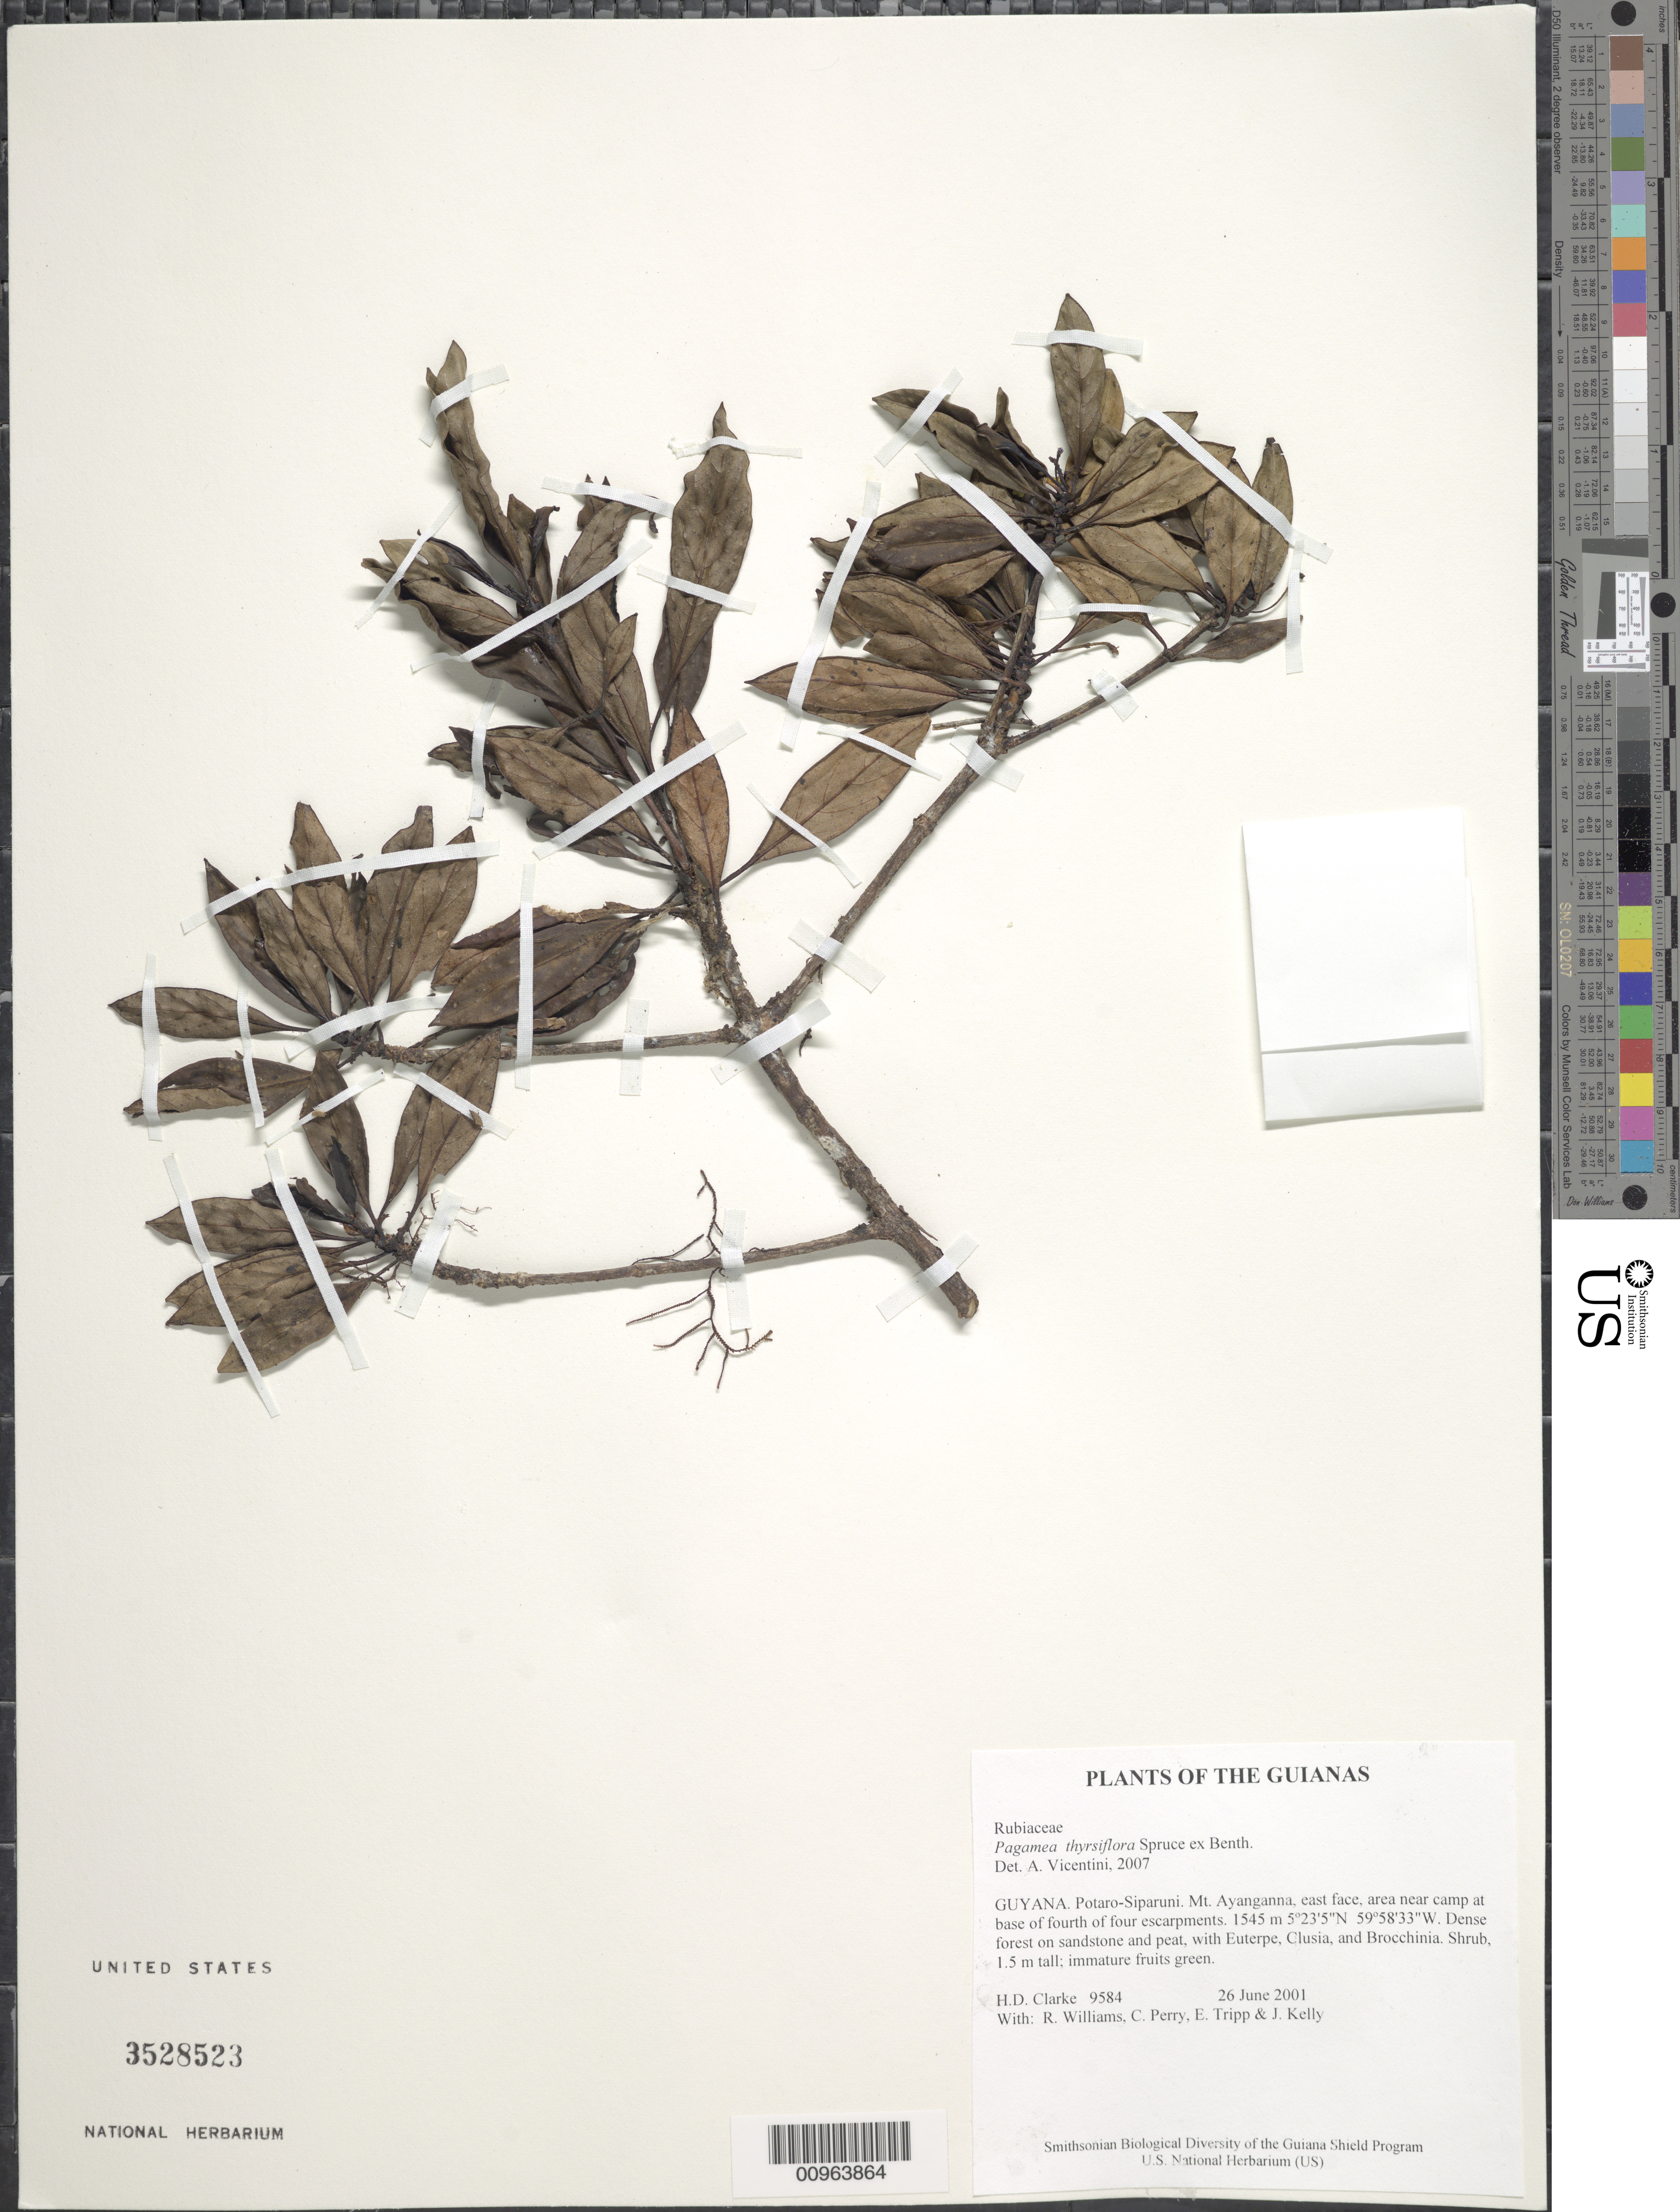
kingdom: Plantae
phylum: Tracheophyta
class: Magnoliopsida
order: Gentianales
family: Rubiaceae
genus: Pagamea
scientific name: Pagamea thyrsiflora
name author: Spruce ex Benth.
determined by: Vicentini, A.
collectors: H. D. Clarke, R. Williams, C. Perry, E. Tripp & J. Kelly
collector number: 9584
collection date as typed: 26 June 2001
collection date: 2001-06-26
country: Guyana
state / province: Potaro-Siparuni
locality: Mt. Ayanganna, east face, area near camp at base of fourth of four escarpments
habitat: Dense forest on sandstone and peat, with Euterpe, Clusia, and Brocchinia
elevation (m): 1545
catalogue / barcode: US 3528523